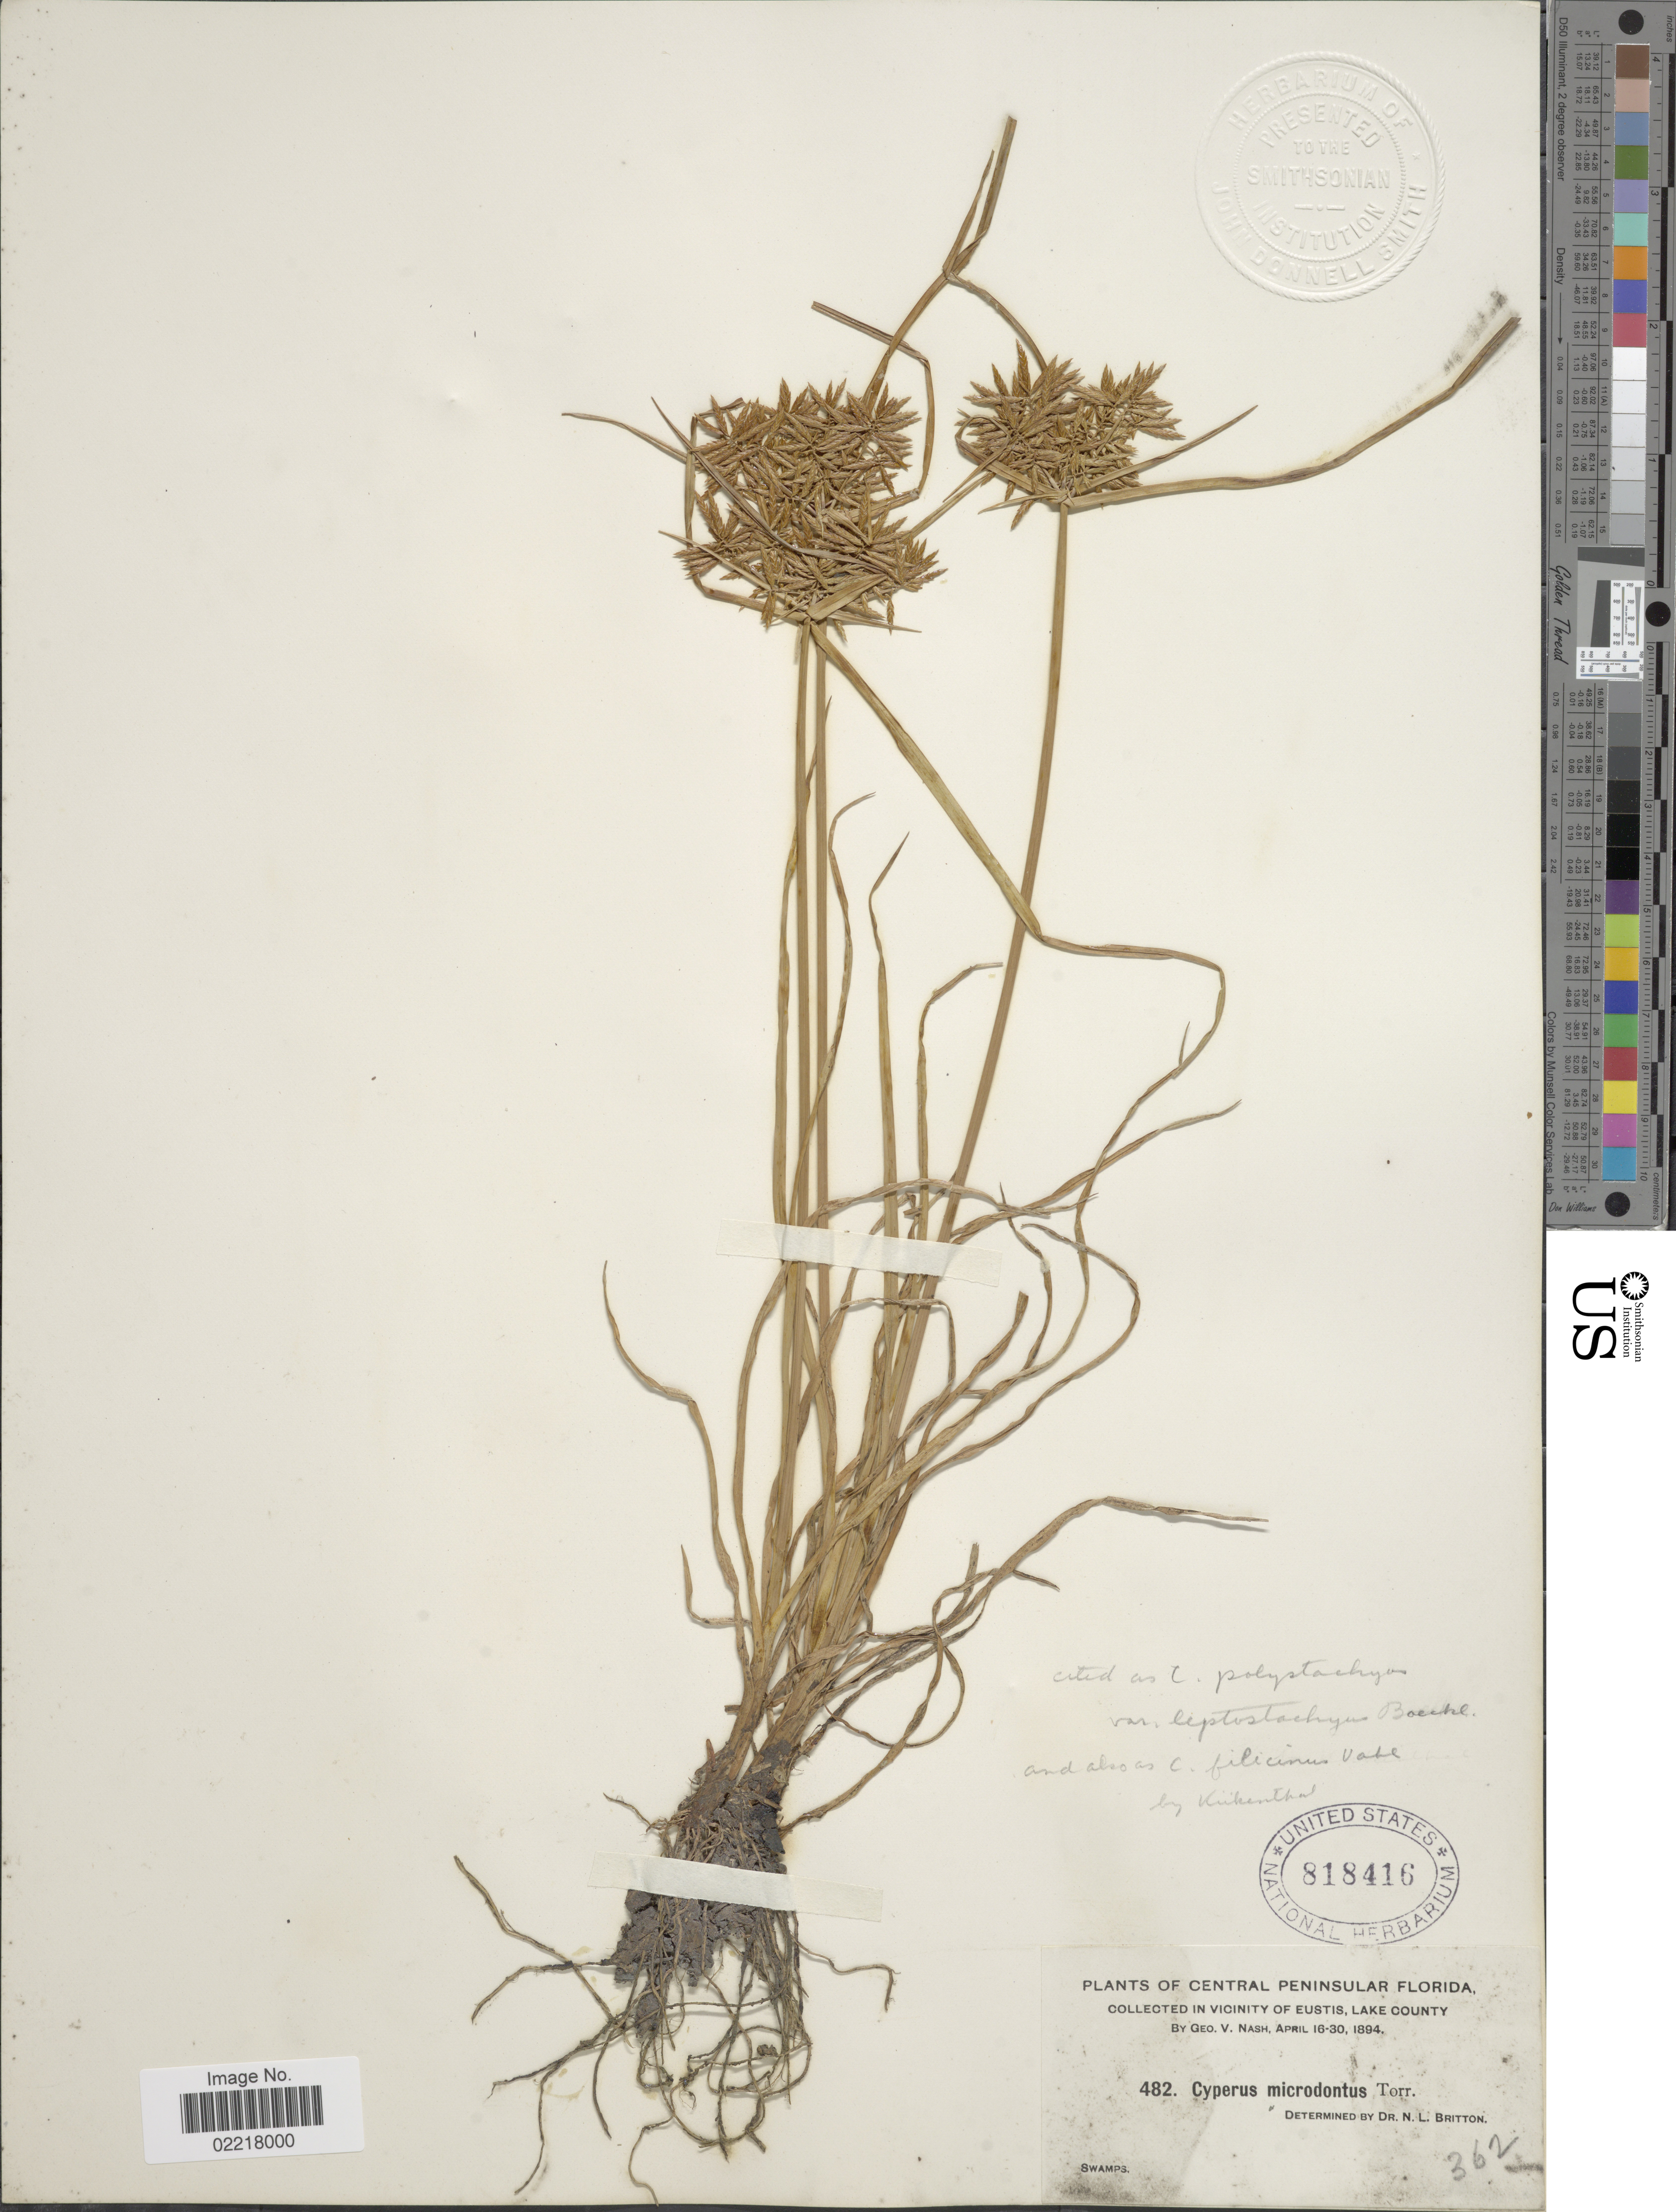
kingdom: Plantae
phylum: Tracheophyta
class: Liliopsida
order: Poales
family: Cyperaceae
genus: Cyperus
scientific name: Cyperus polystachyos var. texensis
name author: (Torr.) Fernald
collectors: G. V. Nash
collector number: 482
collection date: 1894-04-16/1894-04-30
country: United States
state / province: Florida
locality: Central Peninsular Florida, In Vicinity of Eustis, Lake County, Swamps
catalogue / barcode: US 818416